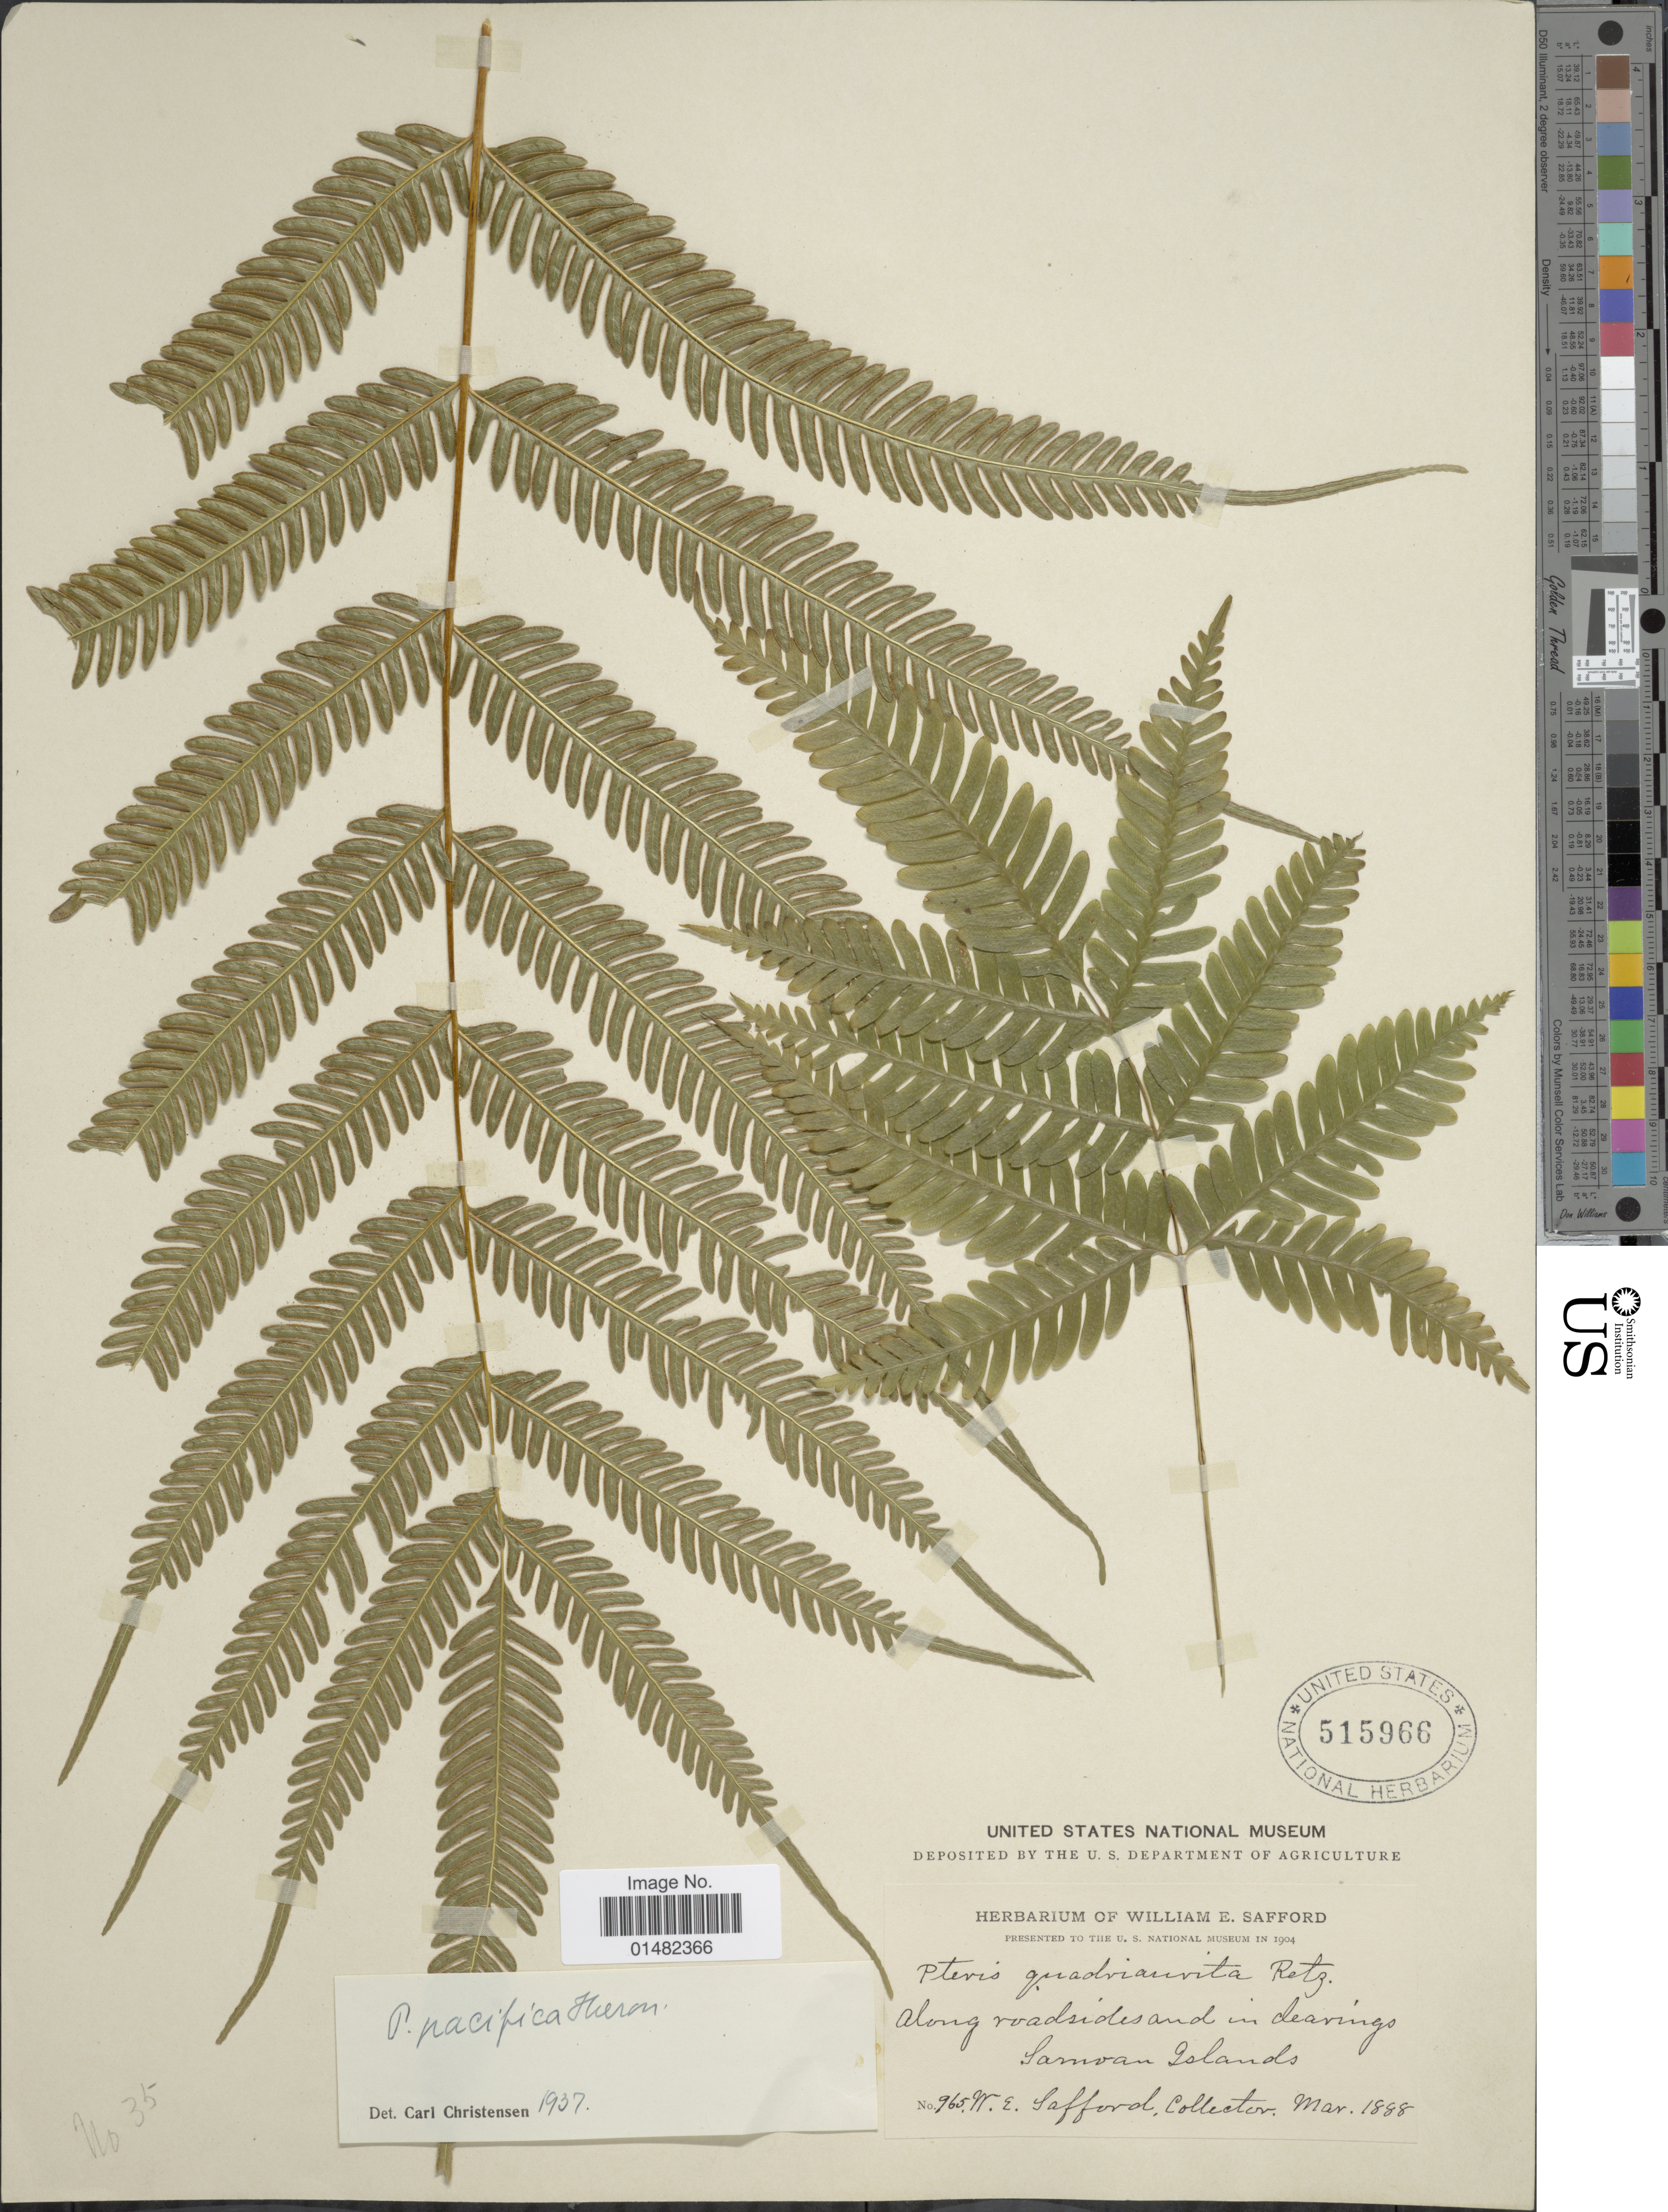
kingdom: Plantae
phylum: Tracheophyta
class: Polypodiopsida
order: Polypodiales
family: Pteridaceae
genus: Pteris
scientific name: Pteris pacifica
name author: Hieron.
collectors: W. E. Safford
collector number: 965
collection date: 1888-03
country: American Samoa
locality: Samoan Islands, Along roadisdes and in clearings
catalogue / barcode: US 515966